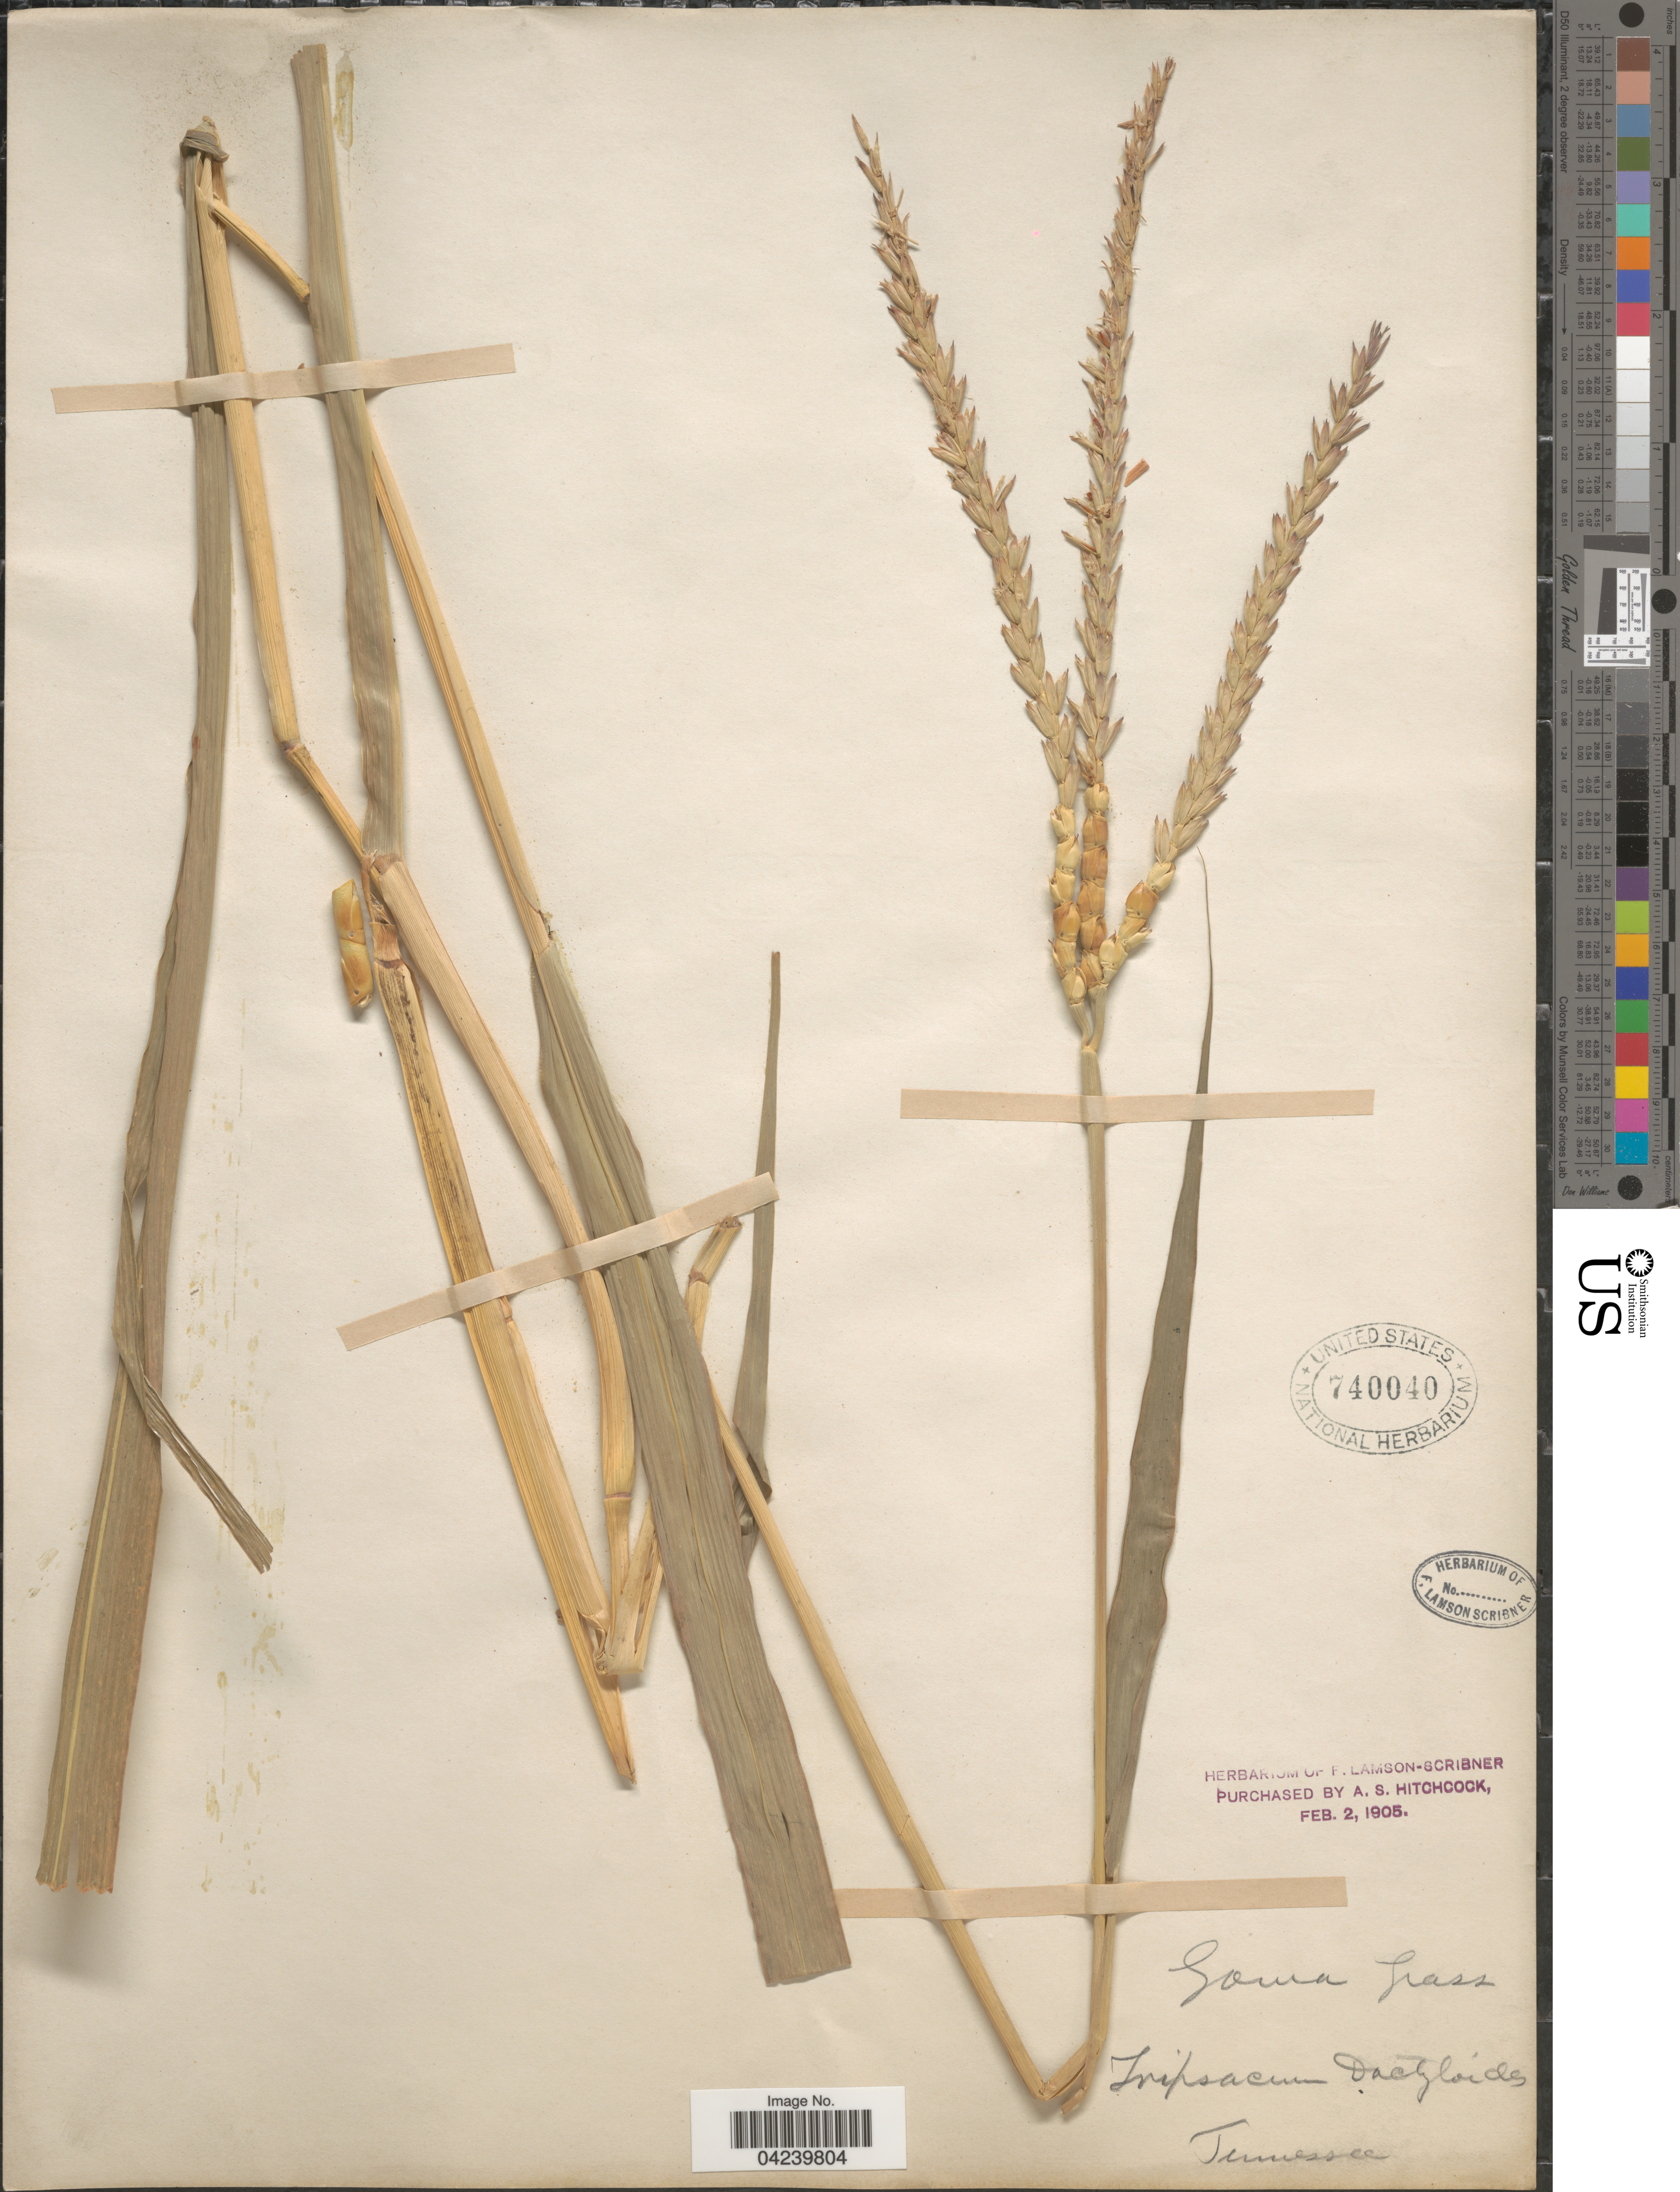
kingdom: Plantae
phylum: Tracheophyta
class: Liliopsida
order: Poales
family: Poaceae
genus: Tripsacum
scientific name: Tripsacum dactyloides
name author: (L.) L.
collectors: ex herb. F. Lamson Scribner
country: United States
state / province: Tennessee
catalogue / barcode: US 740040